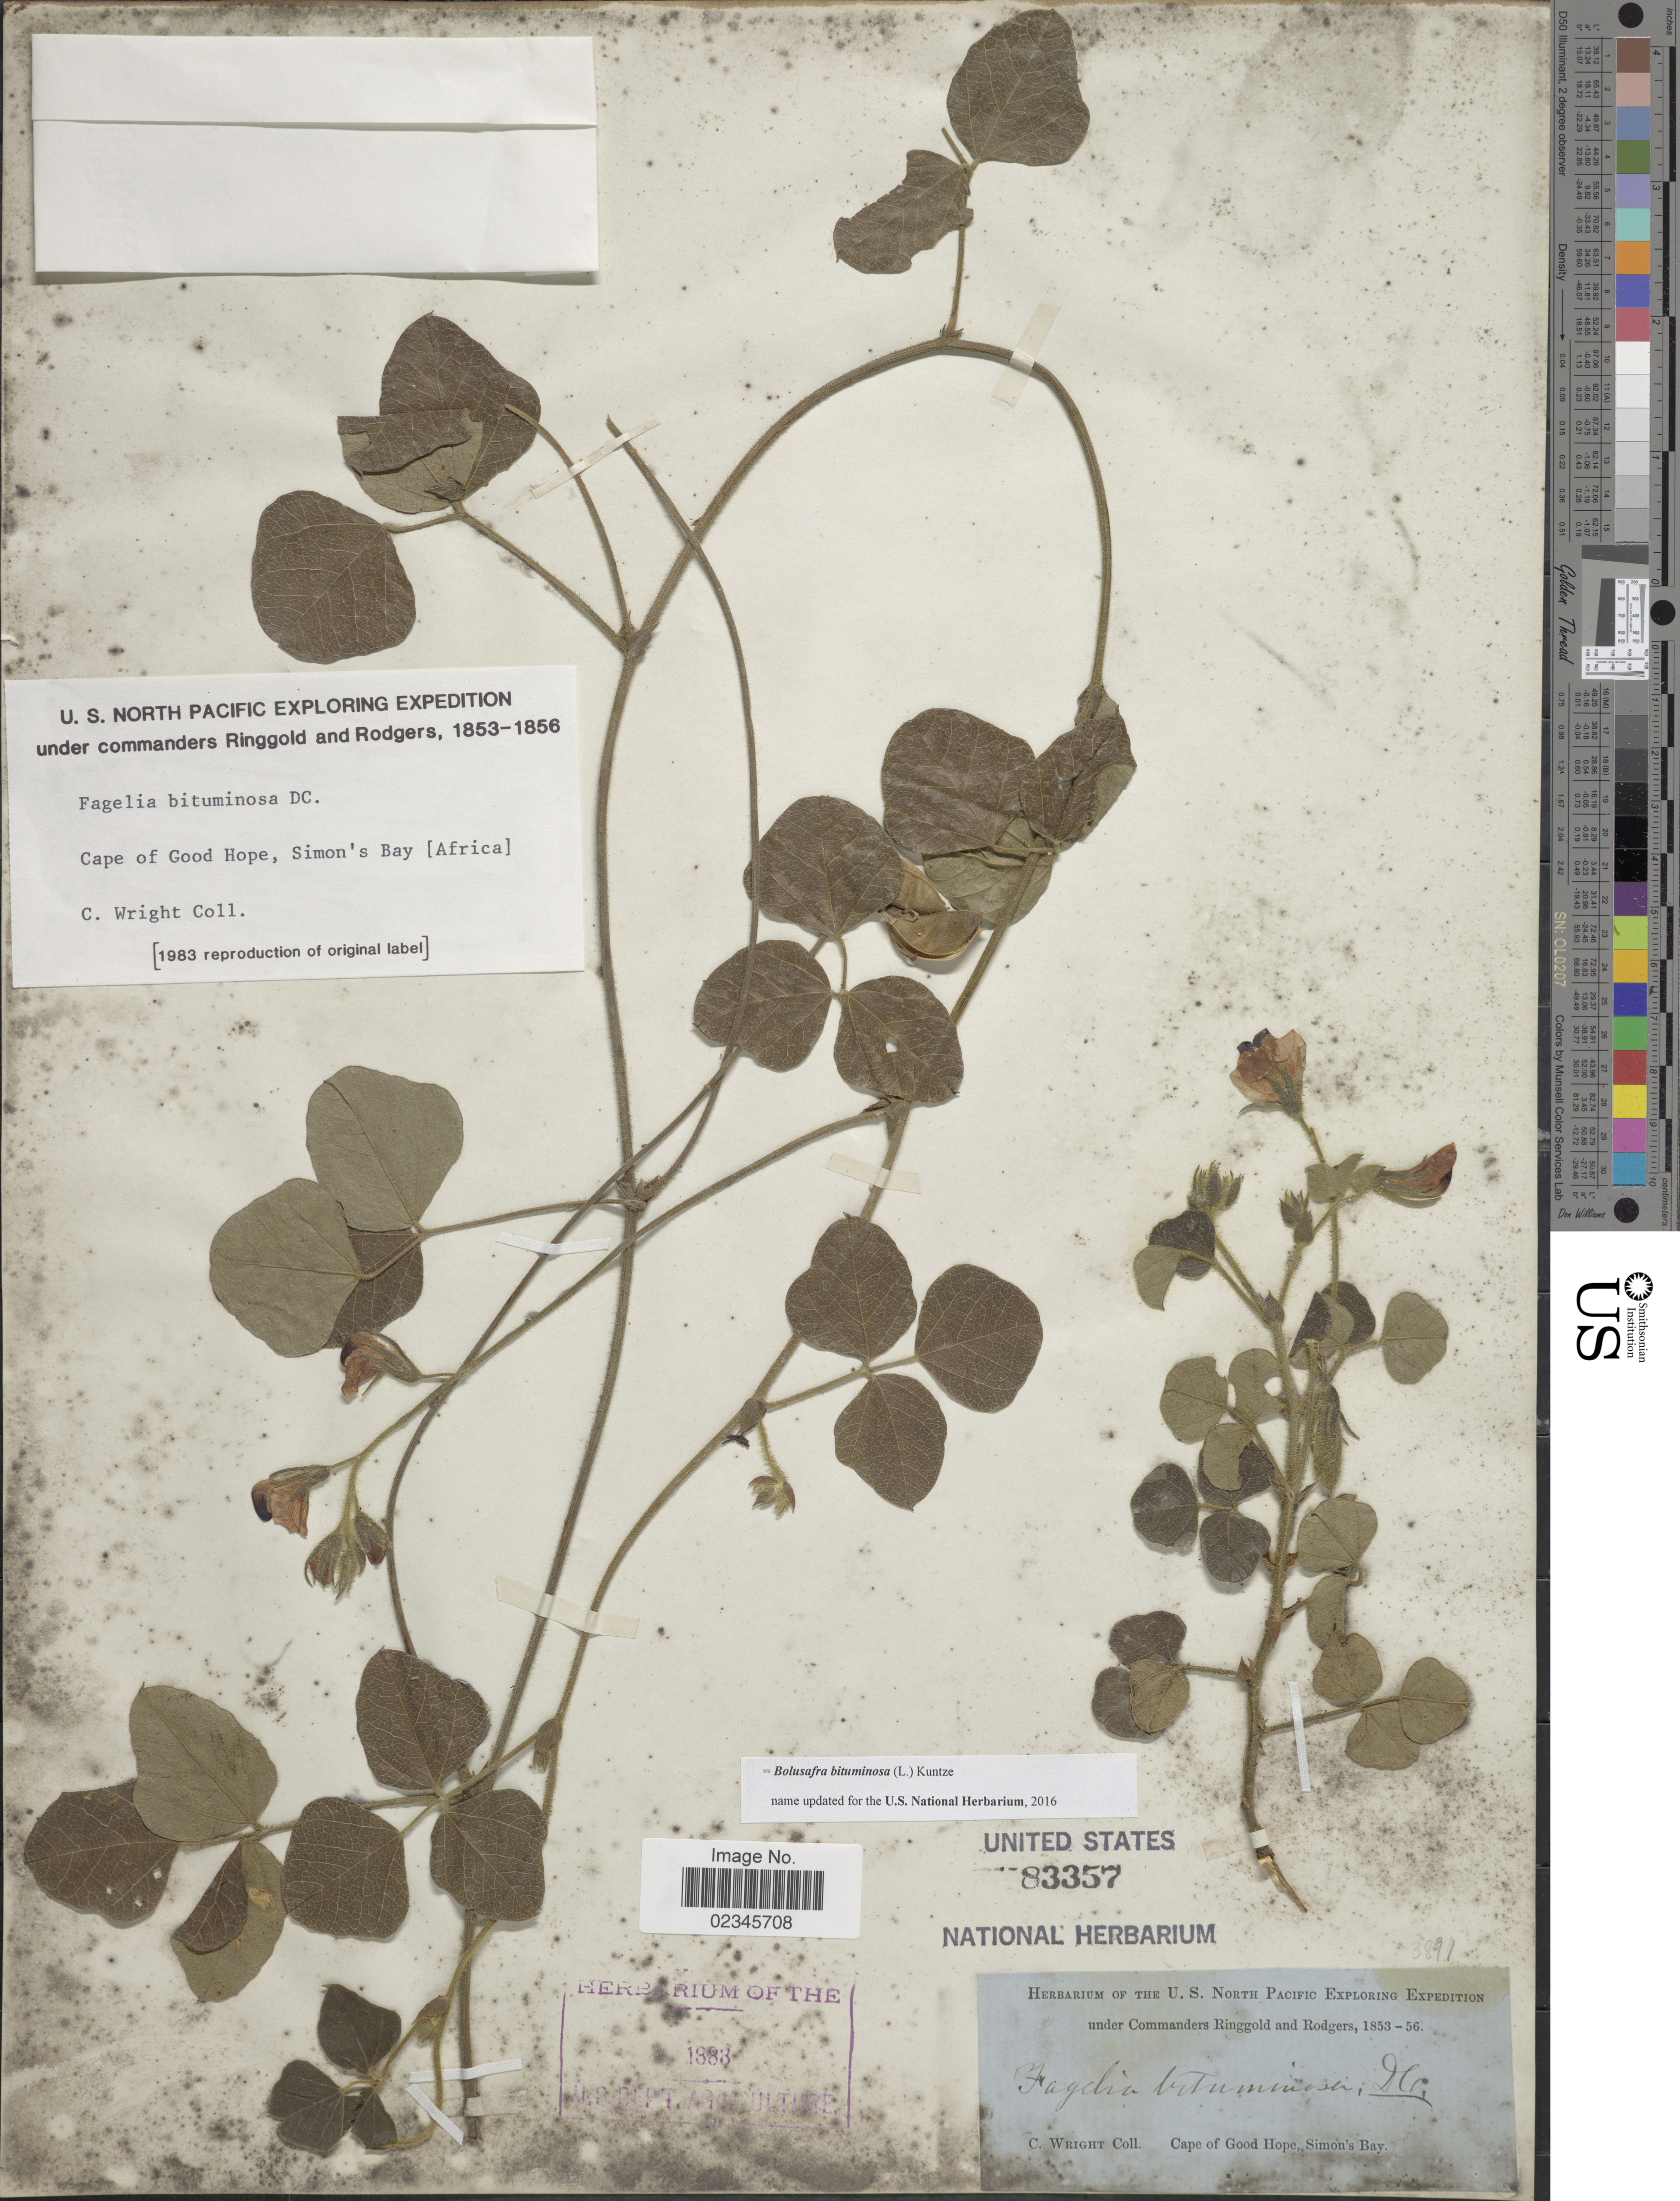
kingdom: Plantae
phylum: Tracheophyta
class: Magnoliopsida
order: Fabales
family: Fabaceae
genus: Bolusafra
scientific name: Bolusafra bituminosa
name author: (L.) Kuntze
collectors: C. Wright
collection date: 1853/1856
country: South Africa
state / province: Western Cape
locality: Cape of Good Hope, Simon's Bay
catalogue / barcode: US 83357